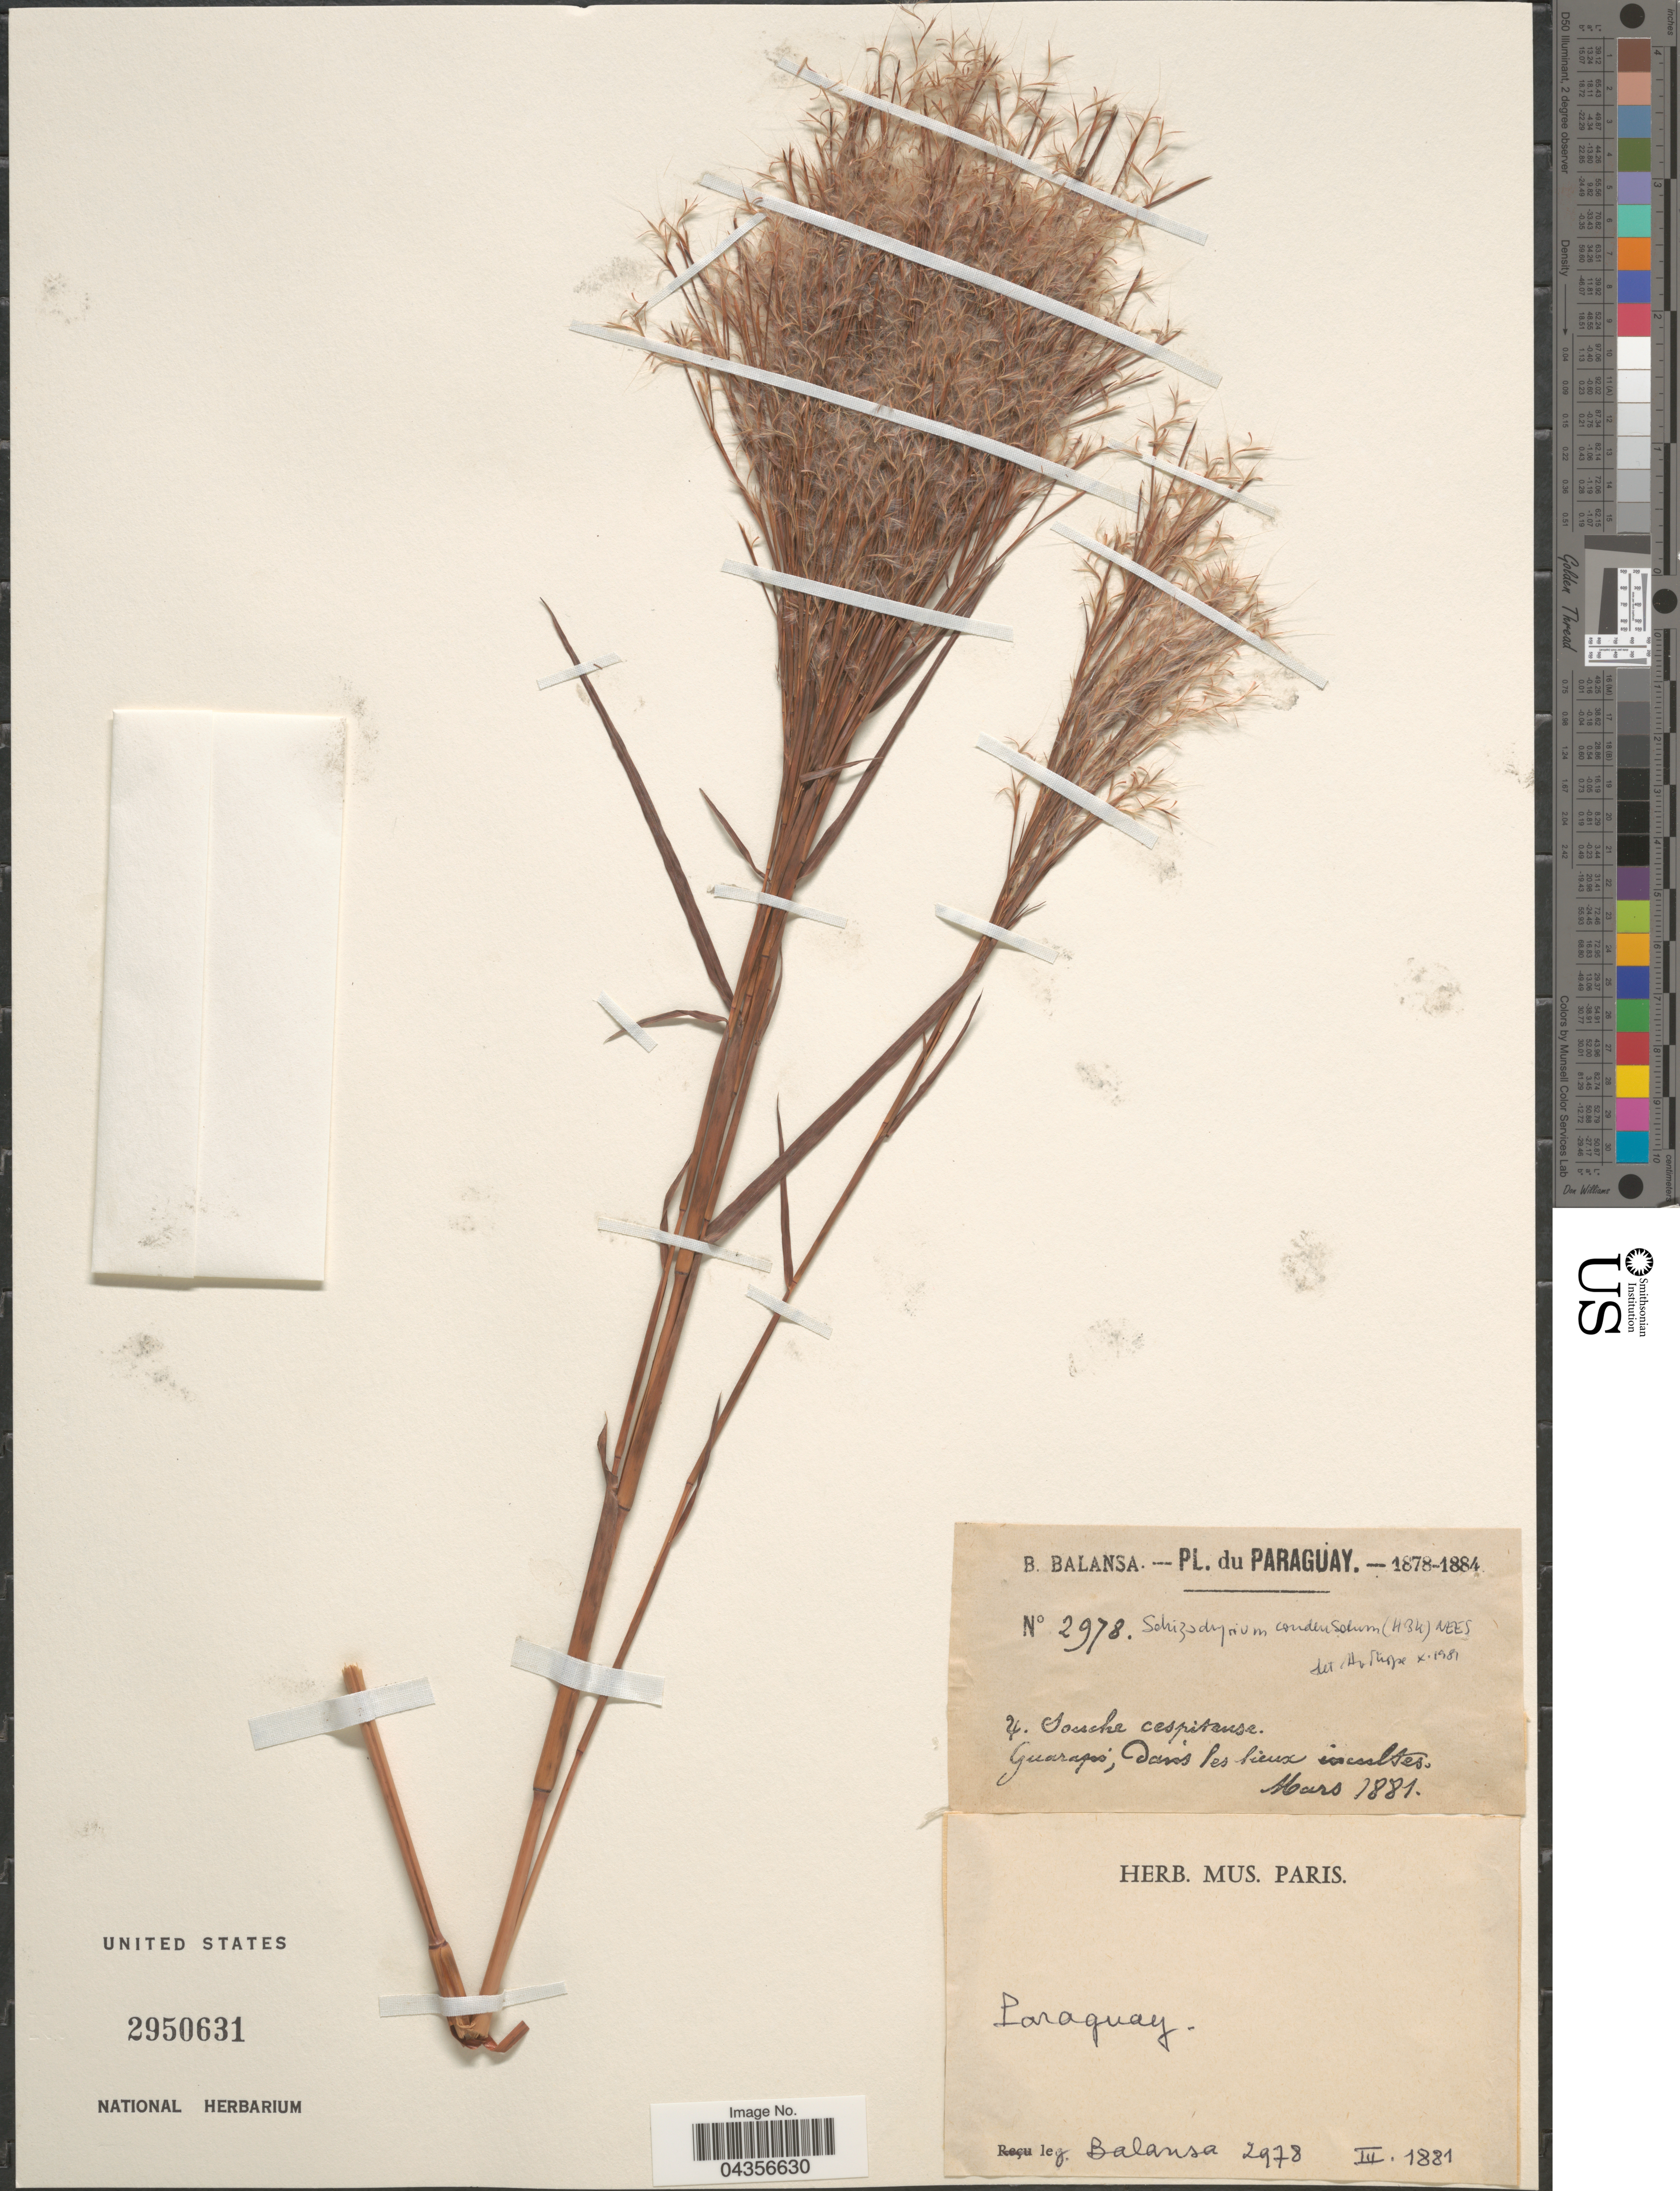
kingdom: Plantae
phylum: Tracheophyta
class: Liliopsida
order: Poales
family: Poaceae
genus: Schizachyrium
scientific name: Schizachyrium microstachyum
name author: (Desv. ex Ham.) Roseng. et al.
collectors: B. Balansa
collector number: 2978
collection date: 1881-03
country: Paraguay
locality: Guarapó; dans les lieux incultes.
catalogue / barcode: US 2950631